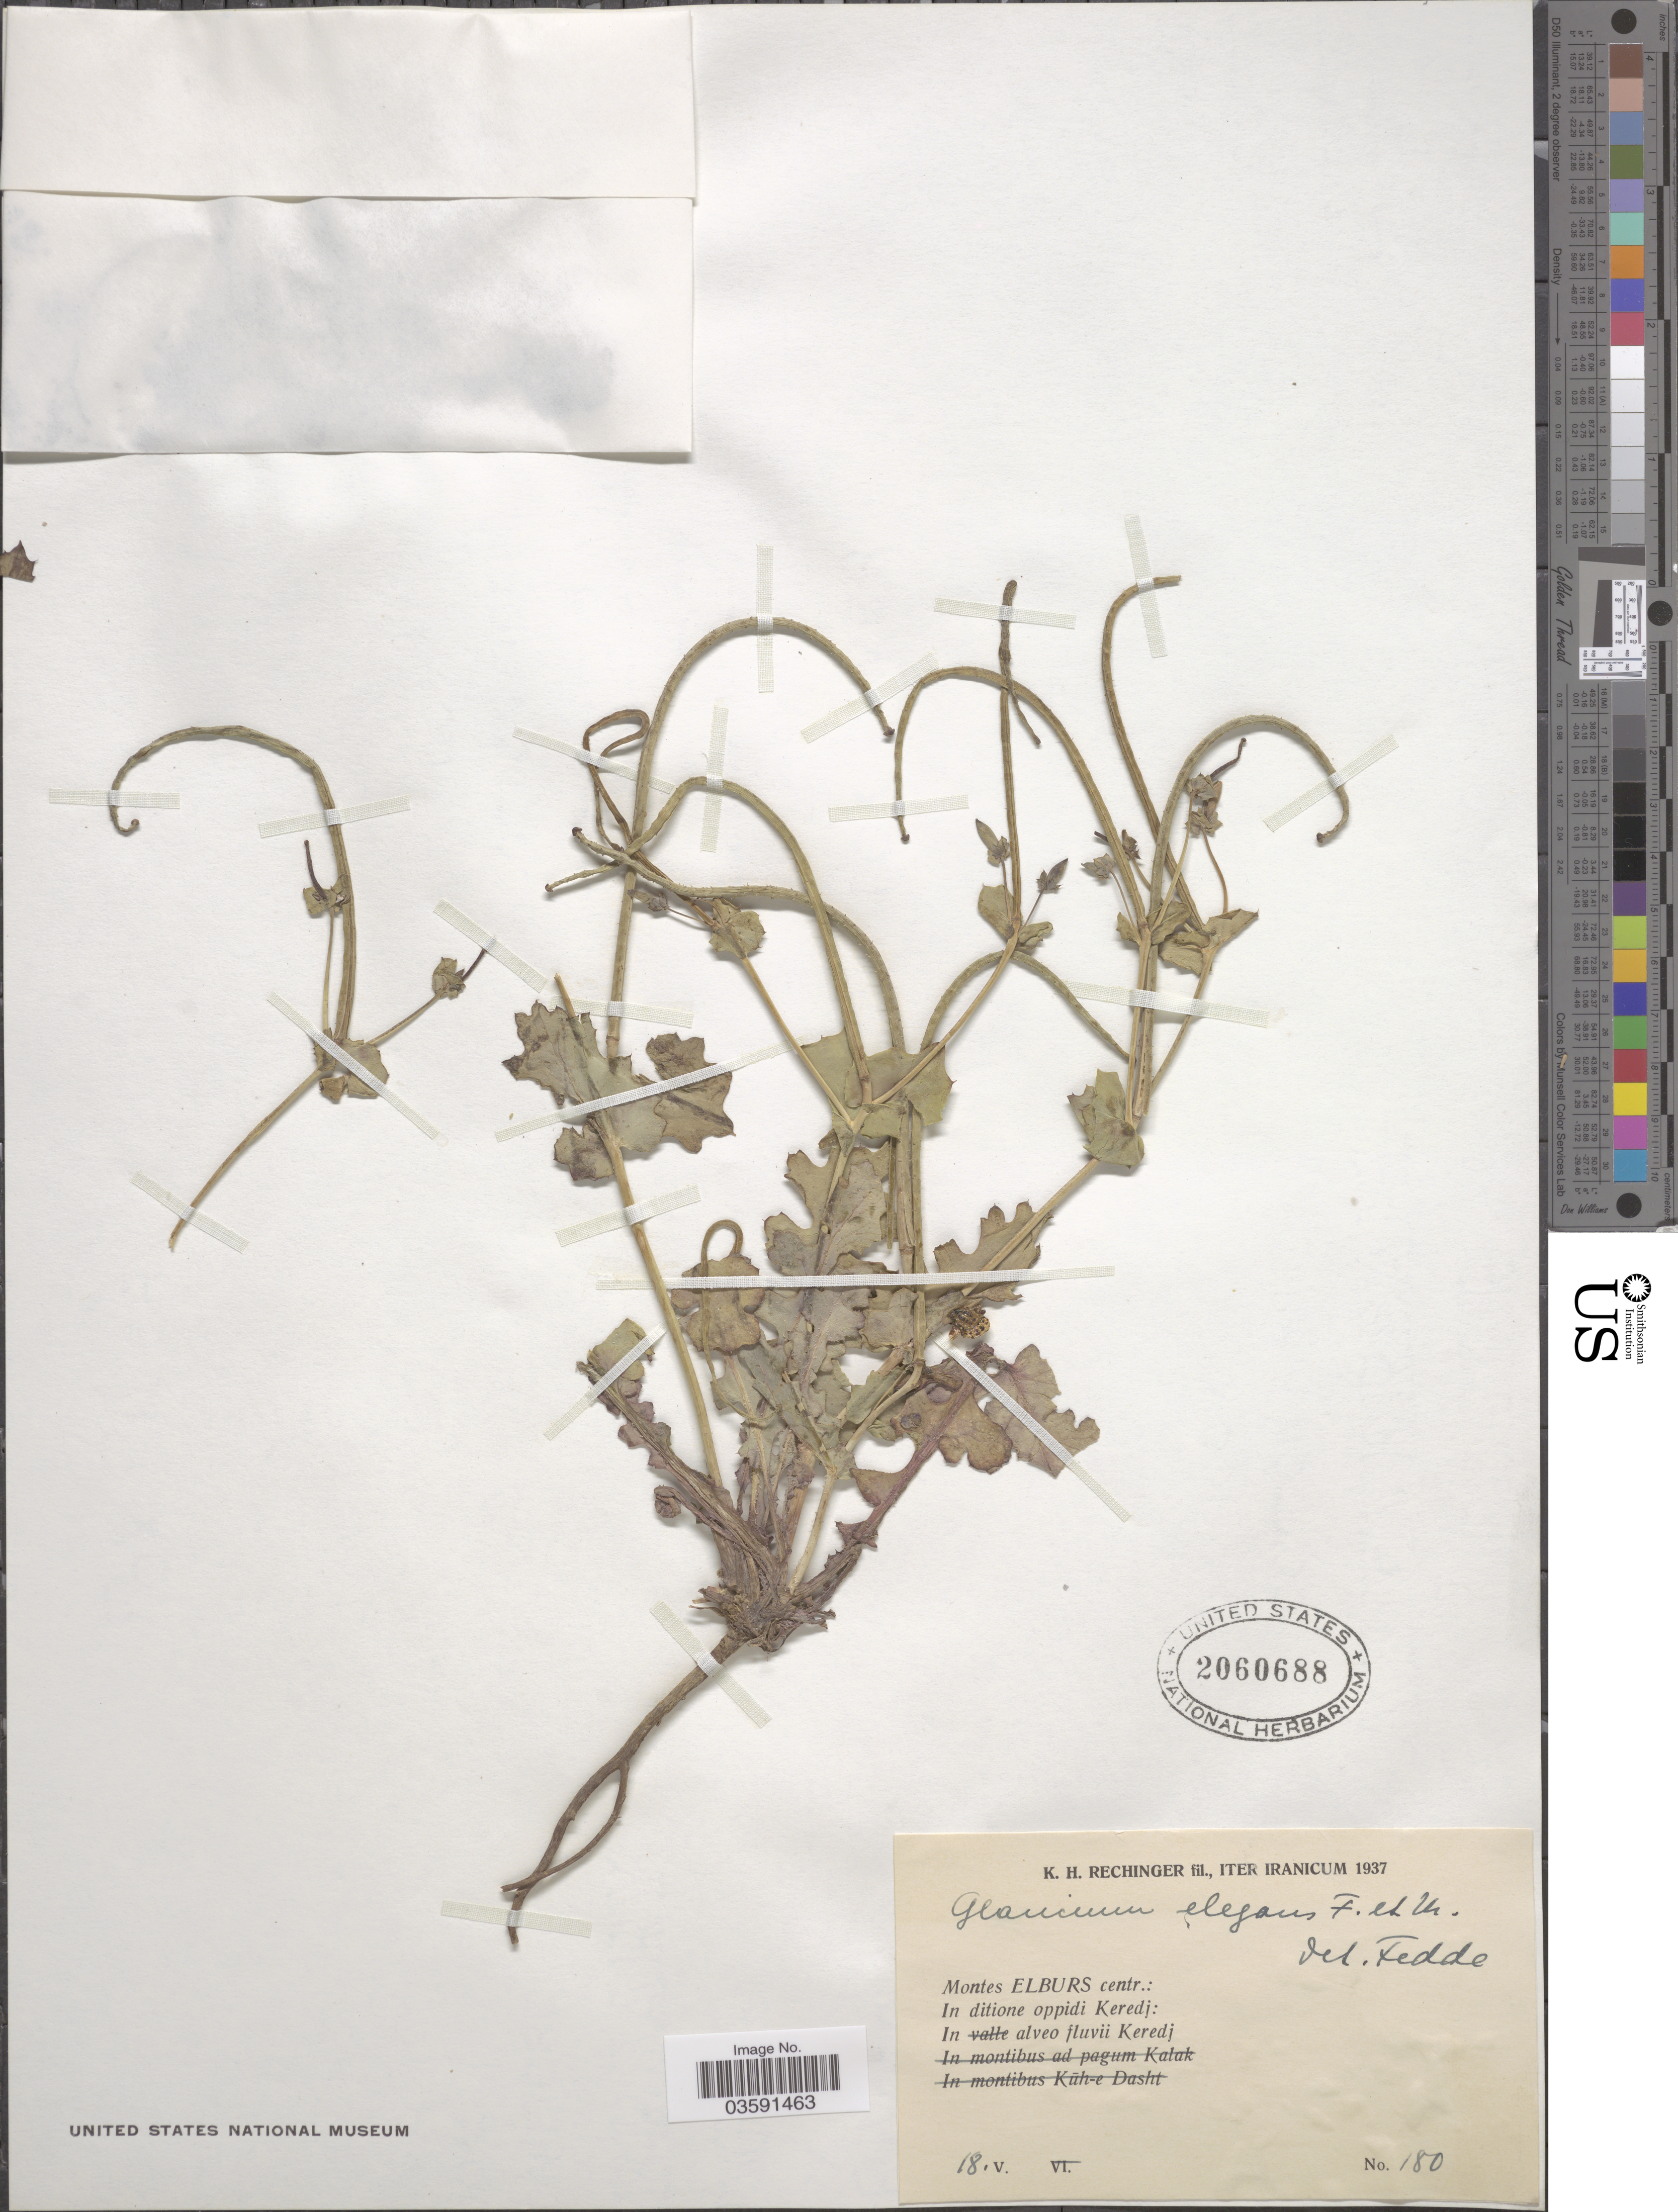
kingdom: Plantae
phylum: Tracheophyta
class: Magnoliopsida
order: Ranunculales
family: Papaveraceae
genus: Glaucium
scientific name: Glaucium elegans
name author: Fisch. & C.A. Mey.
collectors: K. H. Rechinger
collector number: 180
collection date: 1937-05-18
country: Iran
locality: Montes Elburs centr.: In ditione oppidi Keredj: In alveo fluvii Keredj.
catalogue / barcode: US 2060688